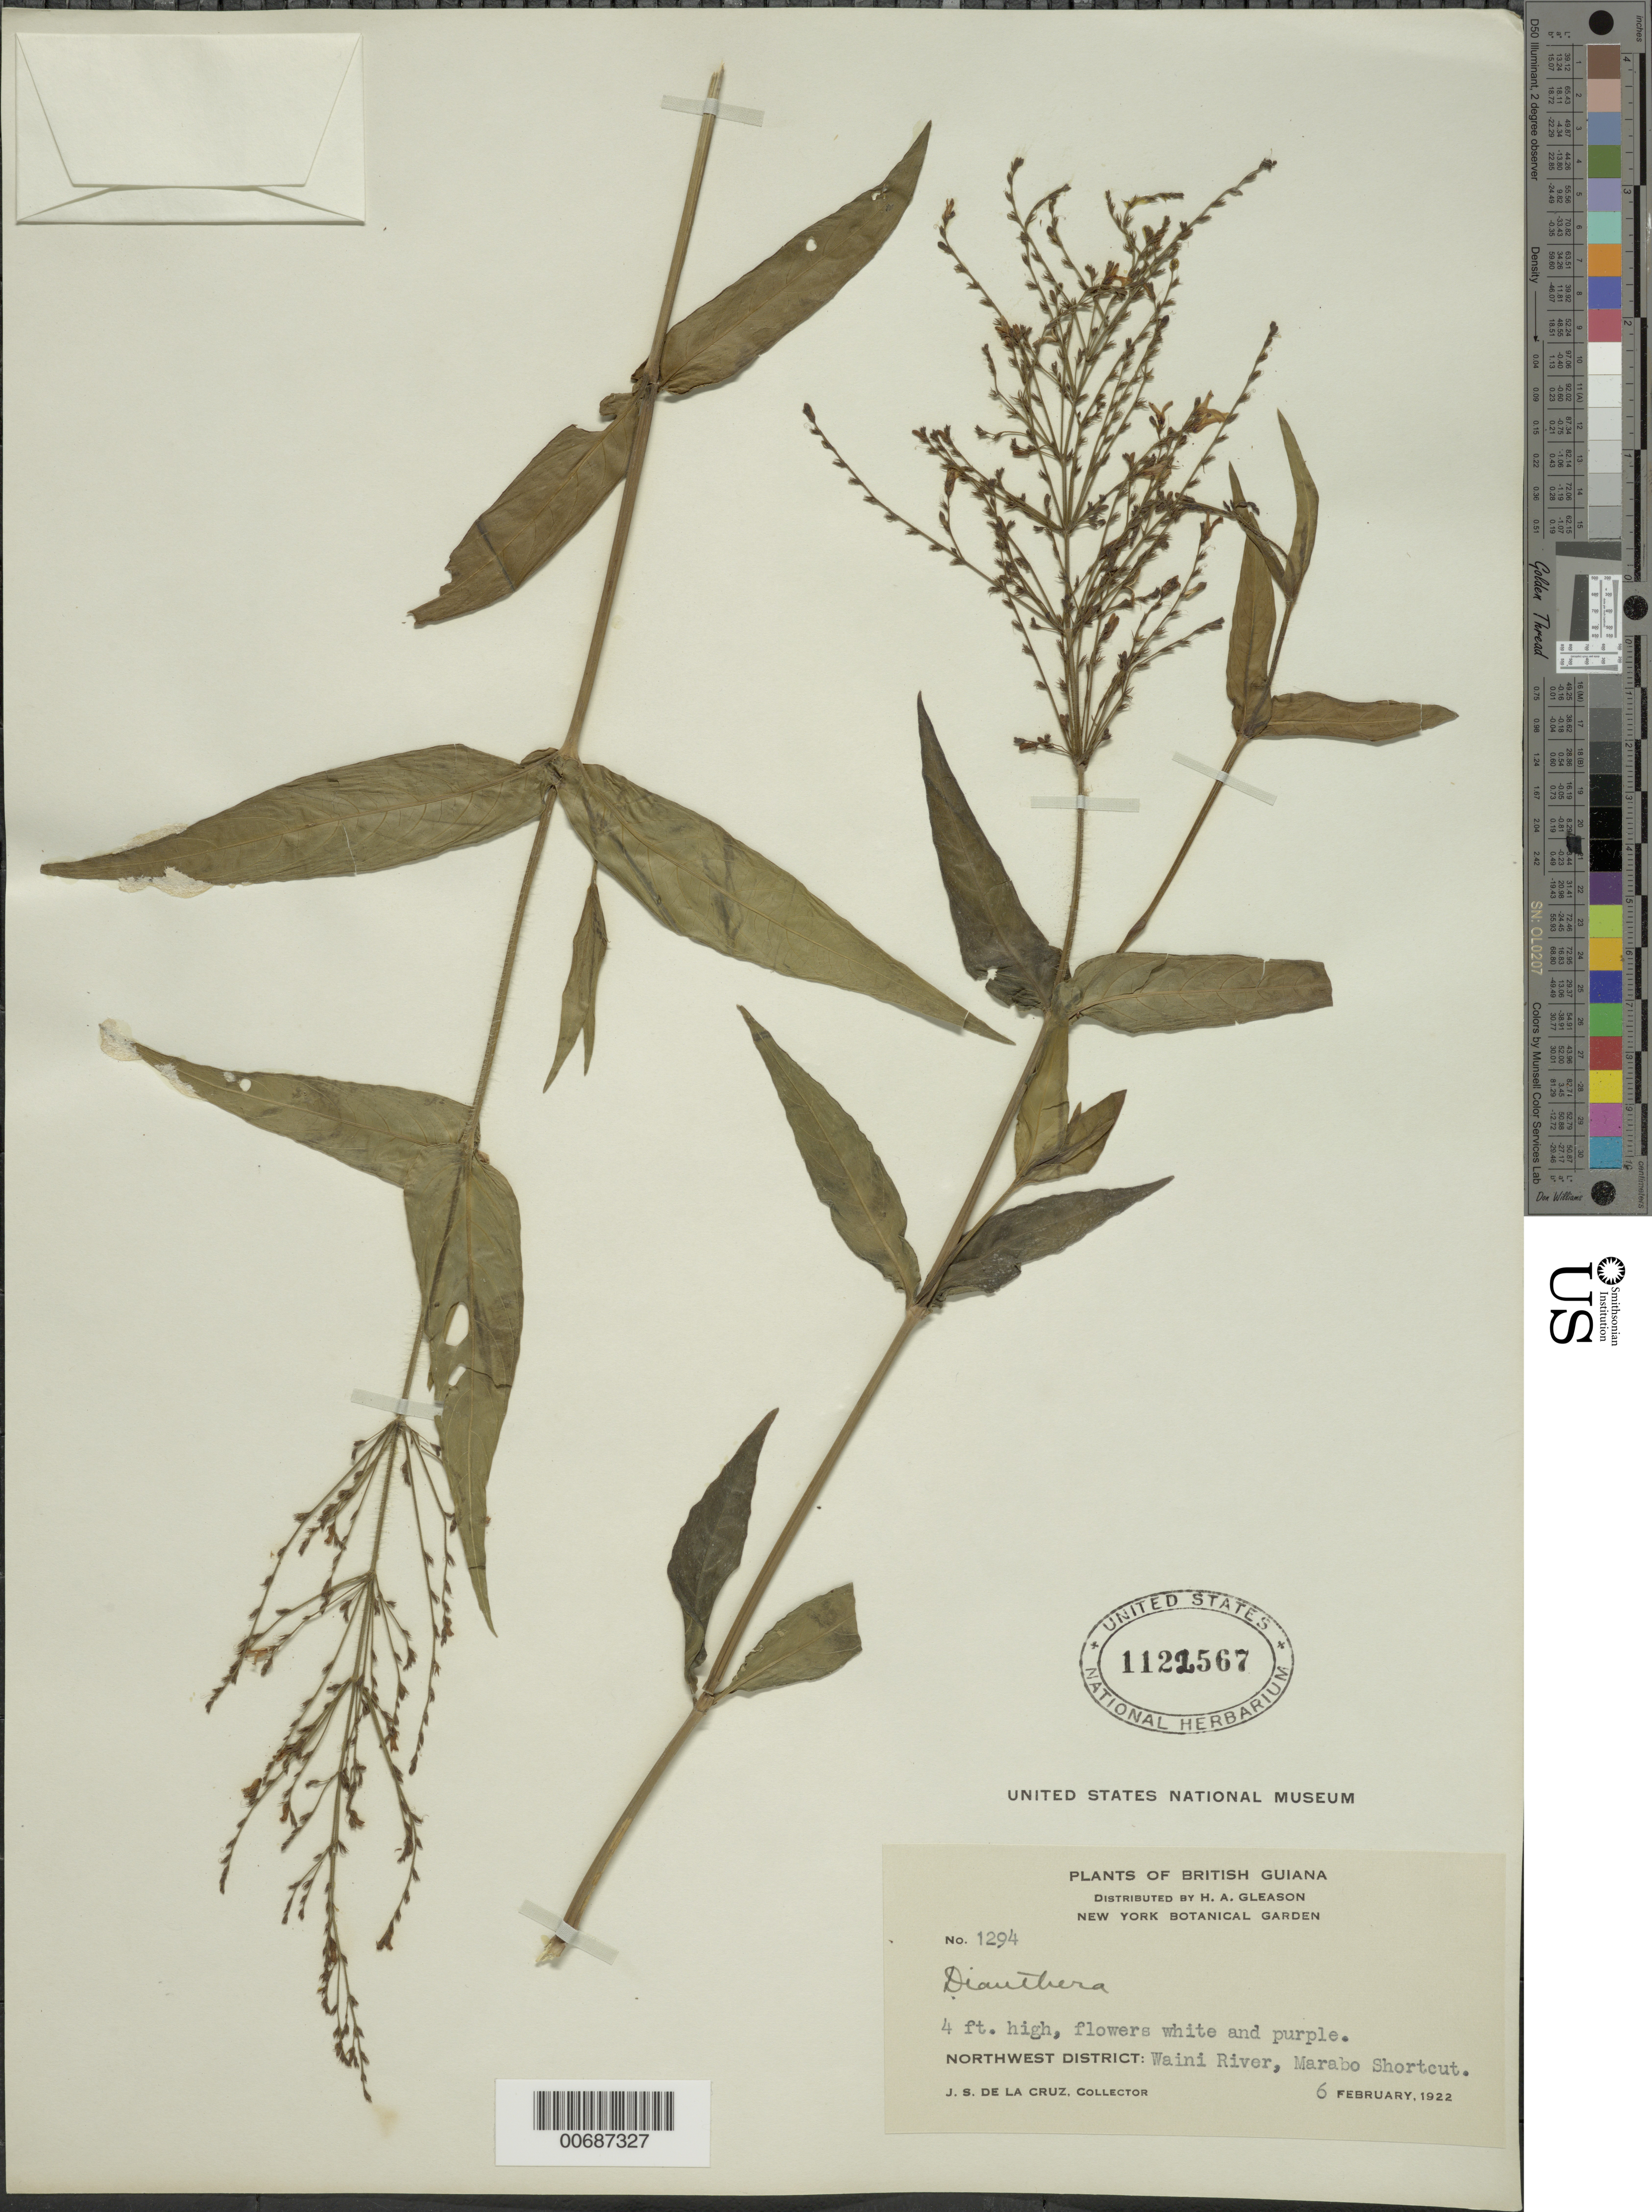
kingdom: Plantae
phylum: Tracheophyta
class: Magnoliopsida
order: Lamiales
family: Acanthaceae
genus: Dianthera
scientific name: Dianthera sp.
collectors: J. S. de la Cruz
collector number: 1294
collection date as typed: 6-Feb-22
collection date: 1922-02-06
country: Guyana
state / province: Barima-Waini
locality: Waini River, Marabo Shortcut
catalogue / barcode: US 1122567